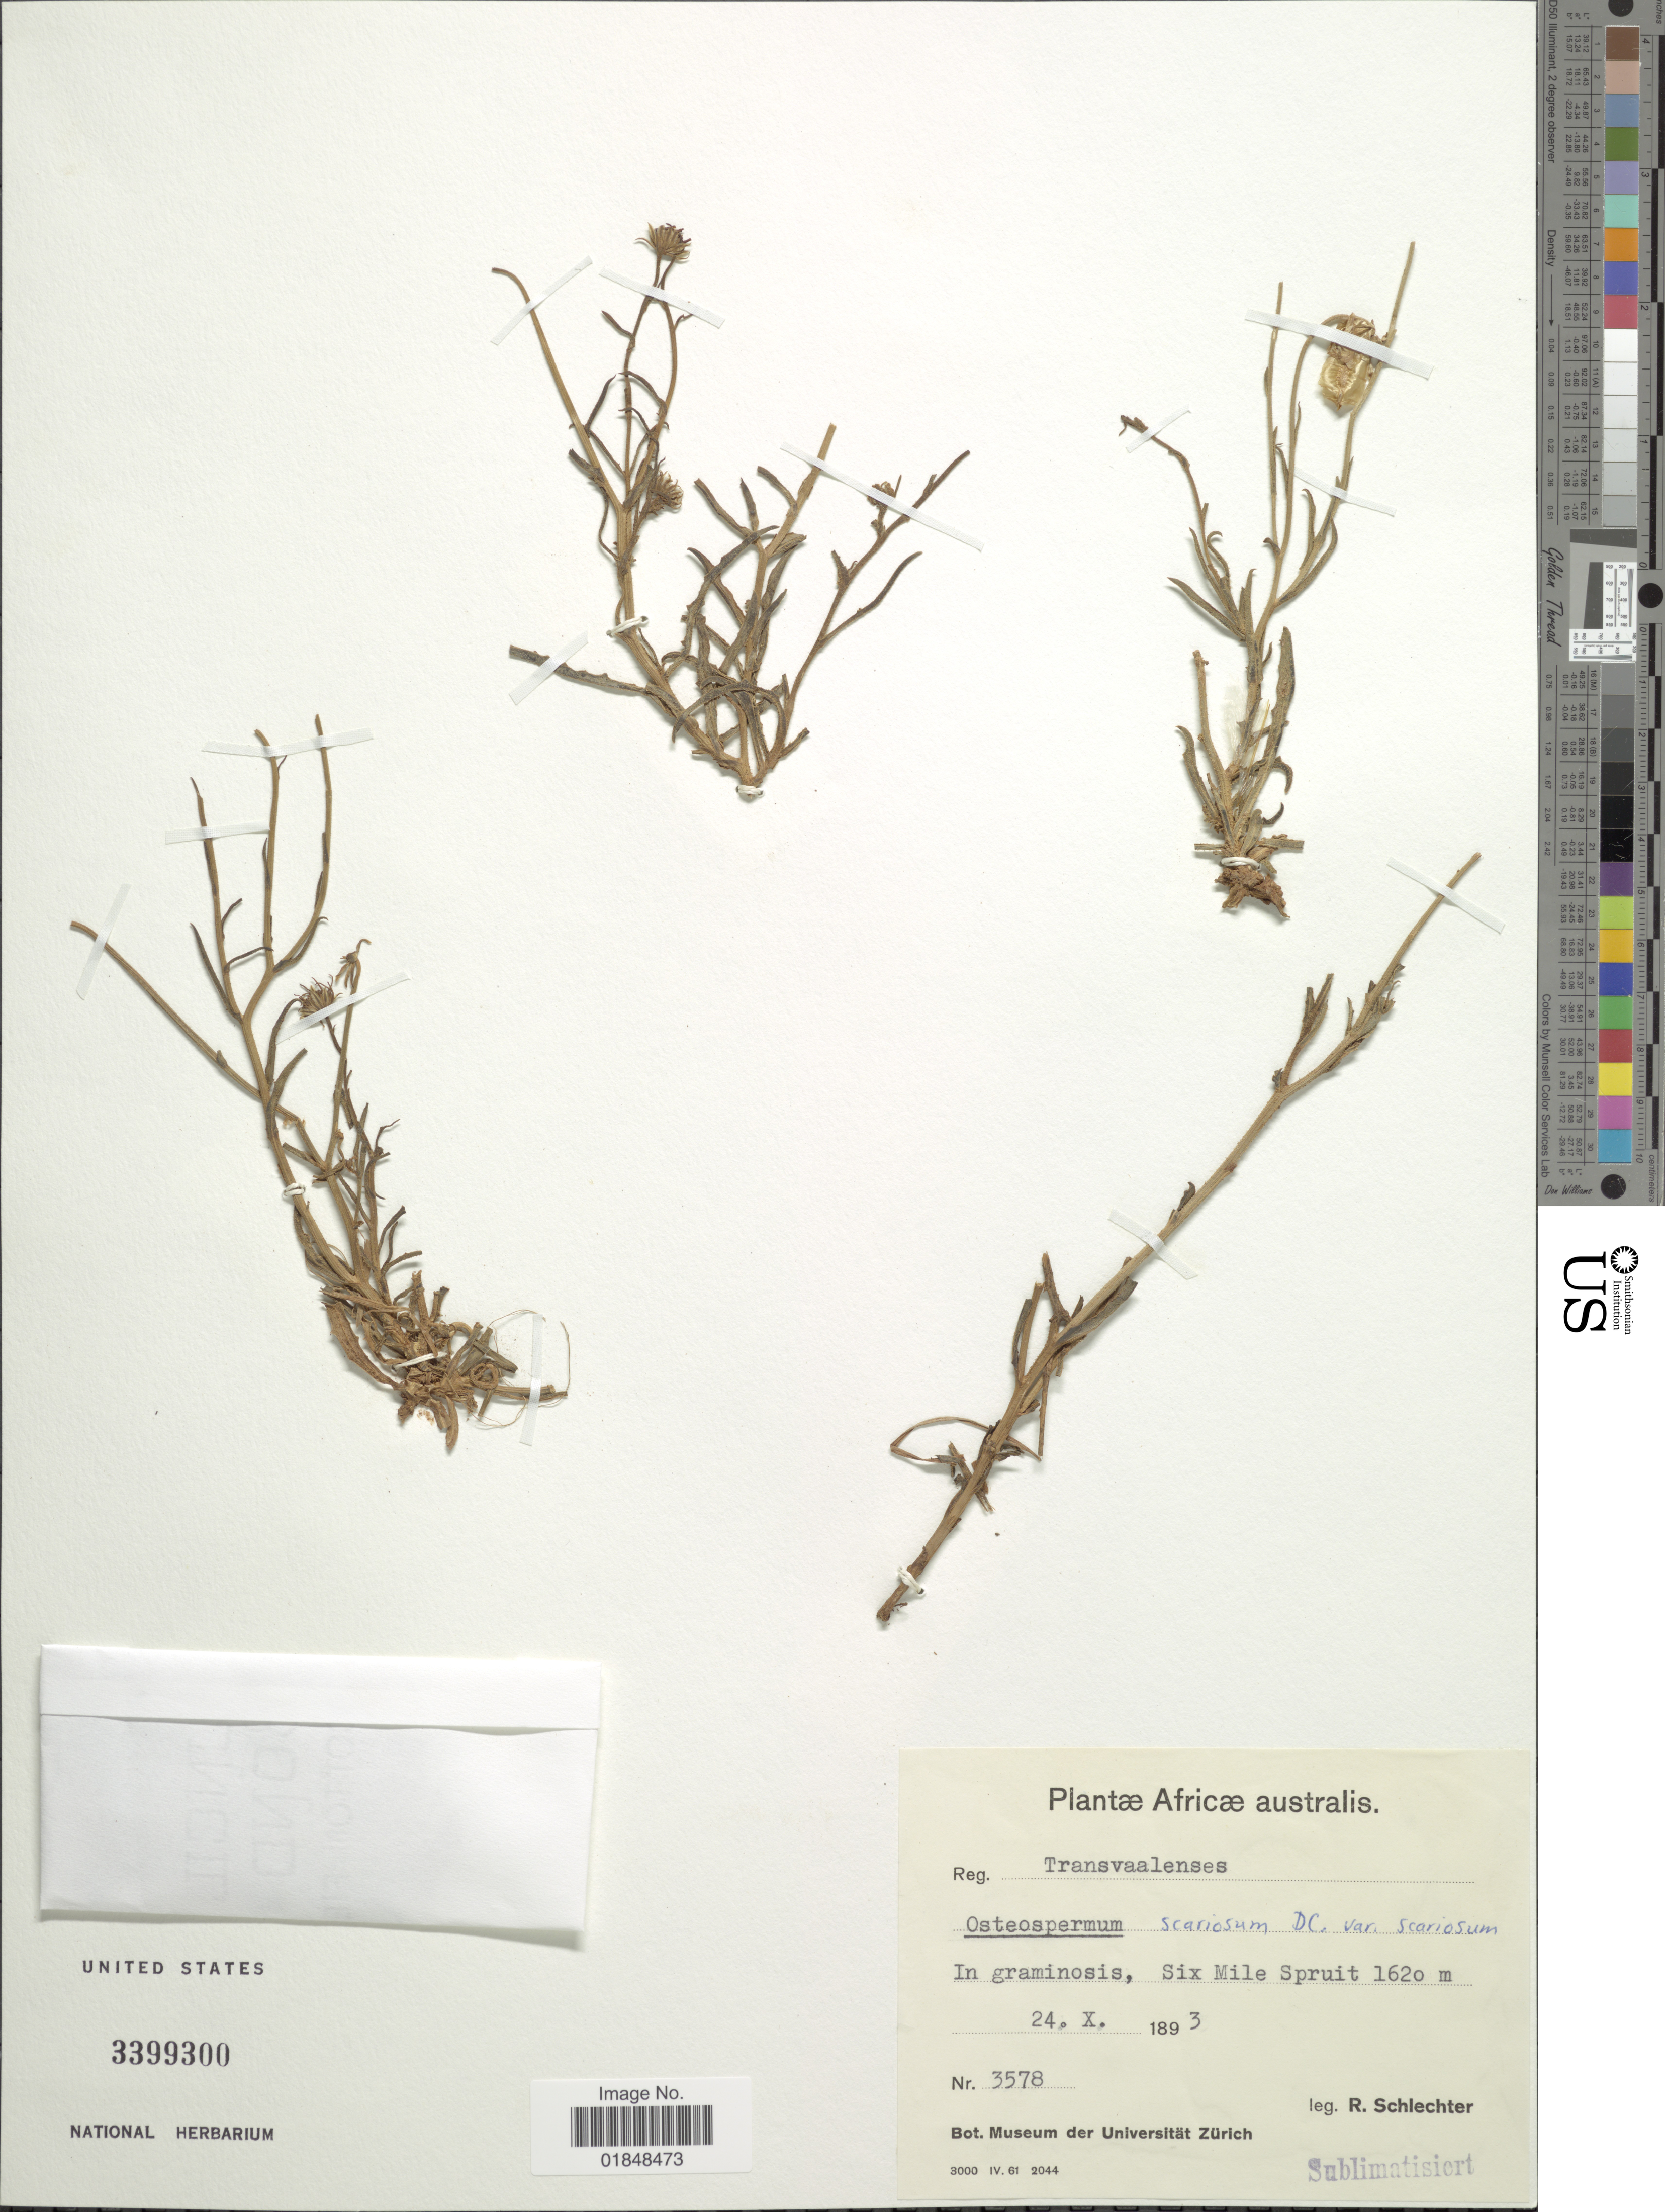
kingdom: Plantae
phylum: Tracheophyta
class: Magnoliopsida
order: Asterales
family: Asteraceae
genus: Osteospermum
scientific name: Osteospermum scariosum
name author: DC.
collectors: F. R. R. Schlechter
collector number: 3578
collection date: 1893-10-24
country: South Africa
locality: Re. Transvaalenses, Six Mile Spruit. Iter Secundum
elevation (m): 1620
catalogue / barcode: US 3399300